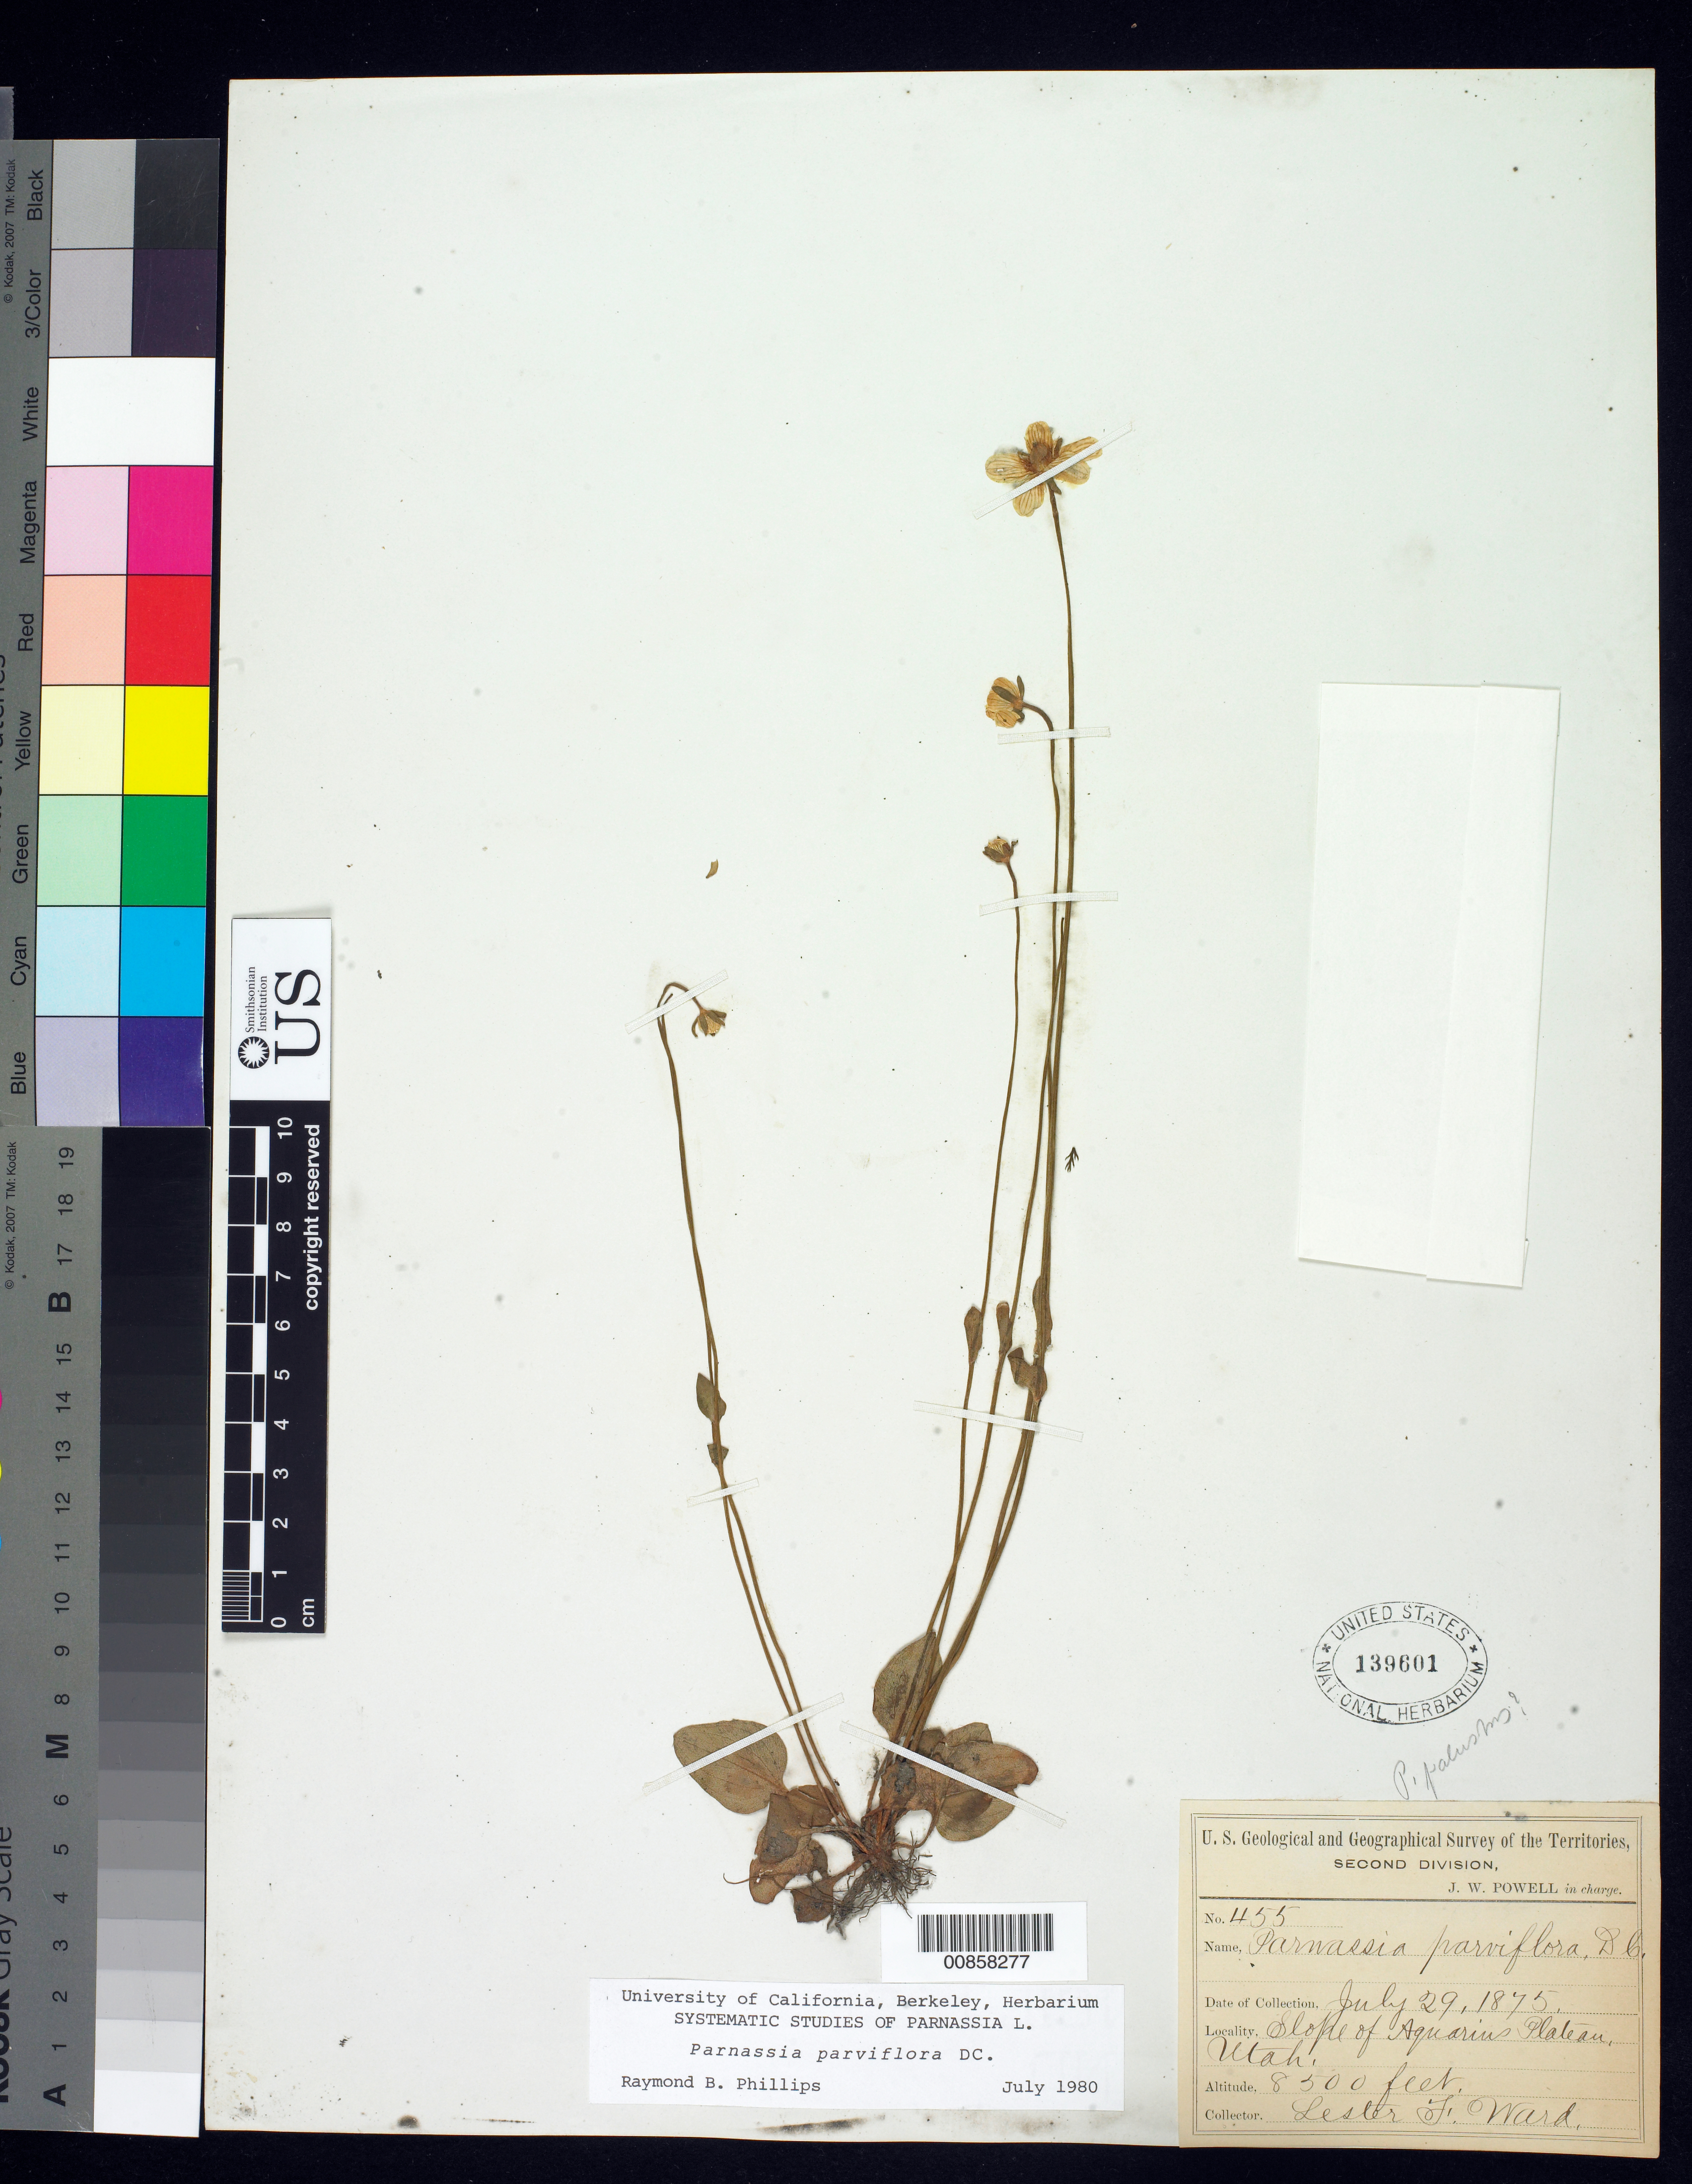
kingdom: Plantae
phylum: Tracheophyta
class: Magnoliopsida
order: Celastrales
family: Parnassiaceae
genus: Parnassia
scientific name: Parnassia parviflora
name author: DC.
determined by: Phillips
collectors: L. F. Ward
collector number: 455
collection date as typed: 29 Jul 1875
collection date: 1875-07-29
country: United States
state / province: Utah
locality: Slope of Aquarius Plateau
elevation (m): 2591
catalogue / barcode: US 139601